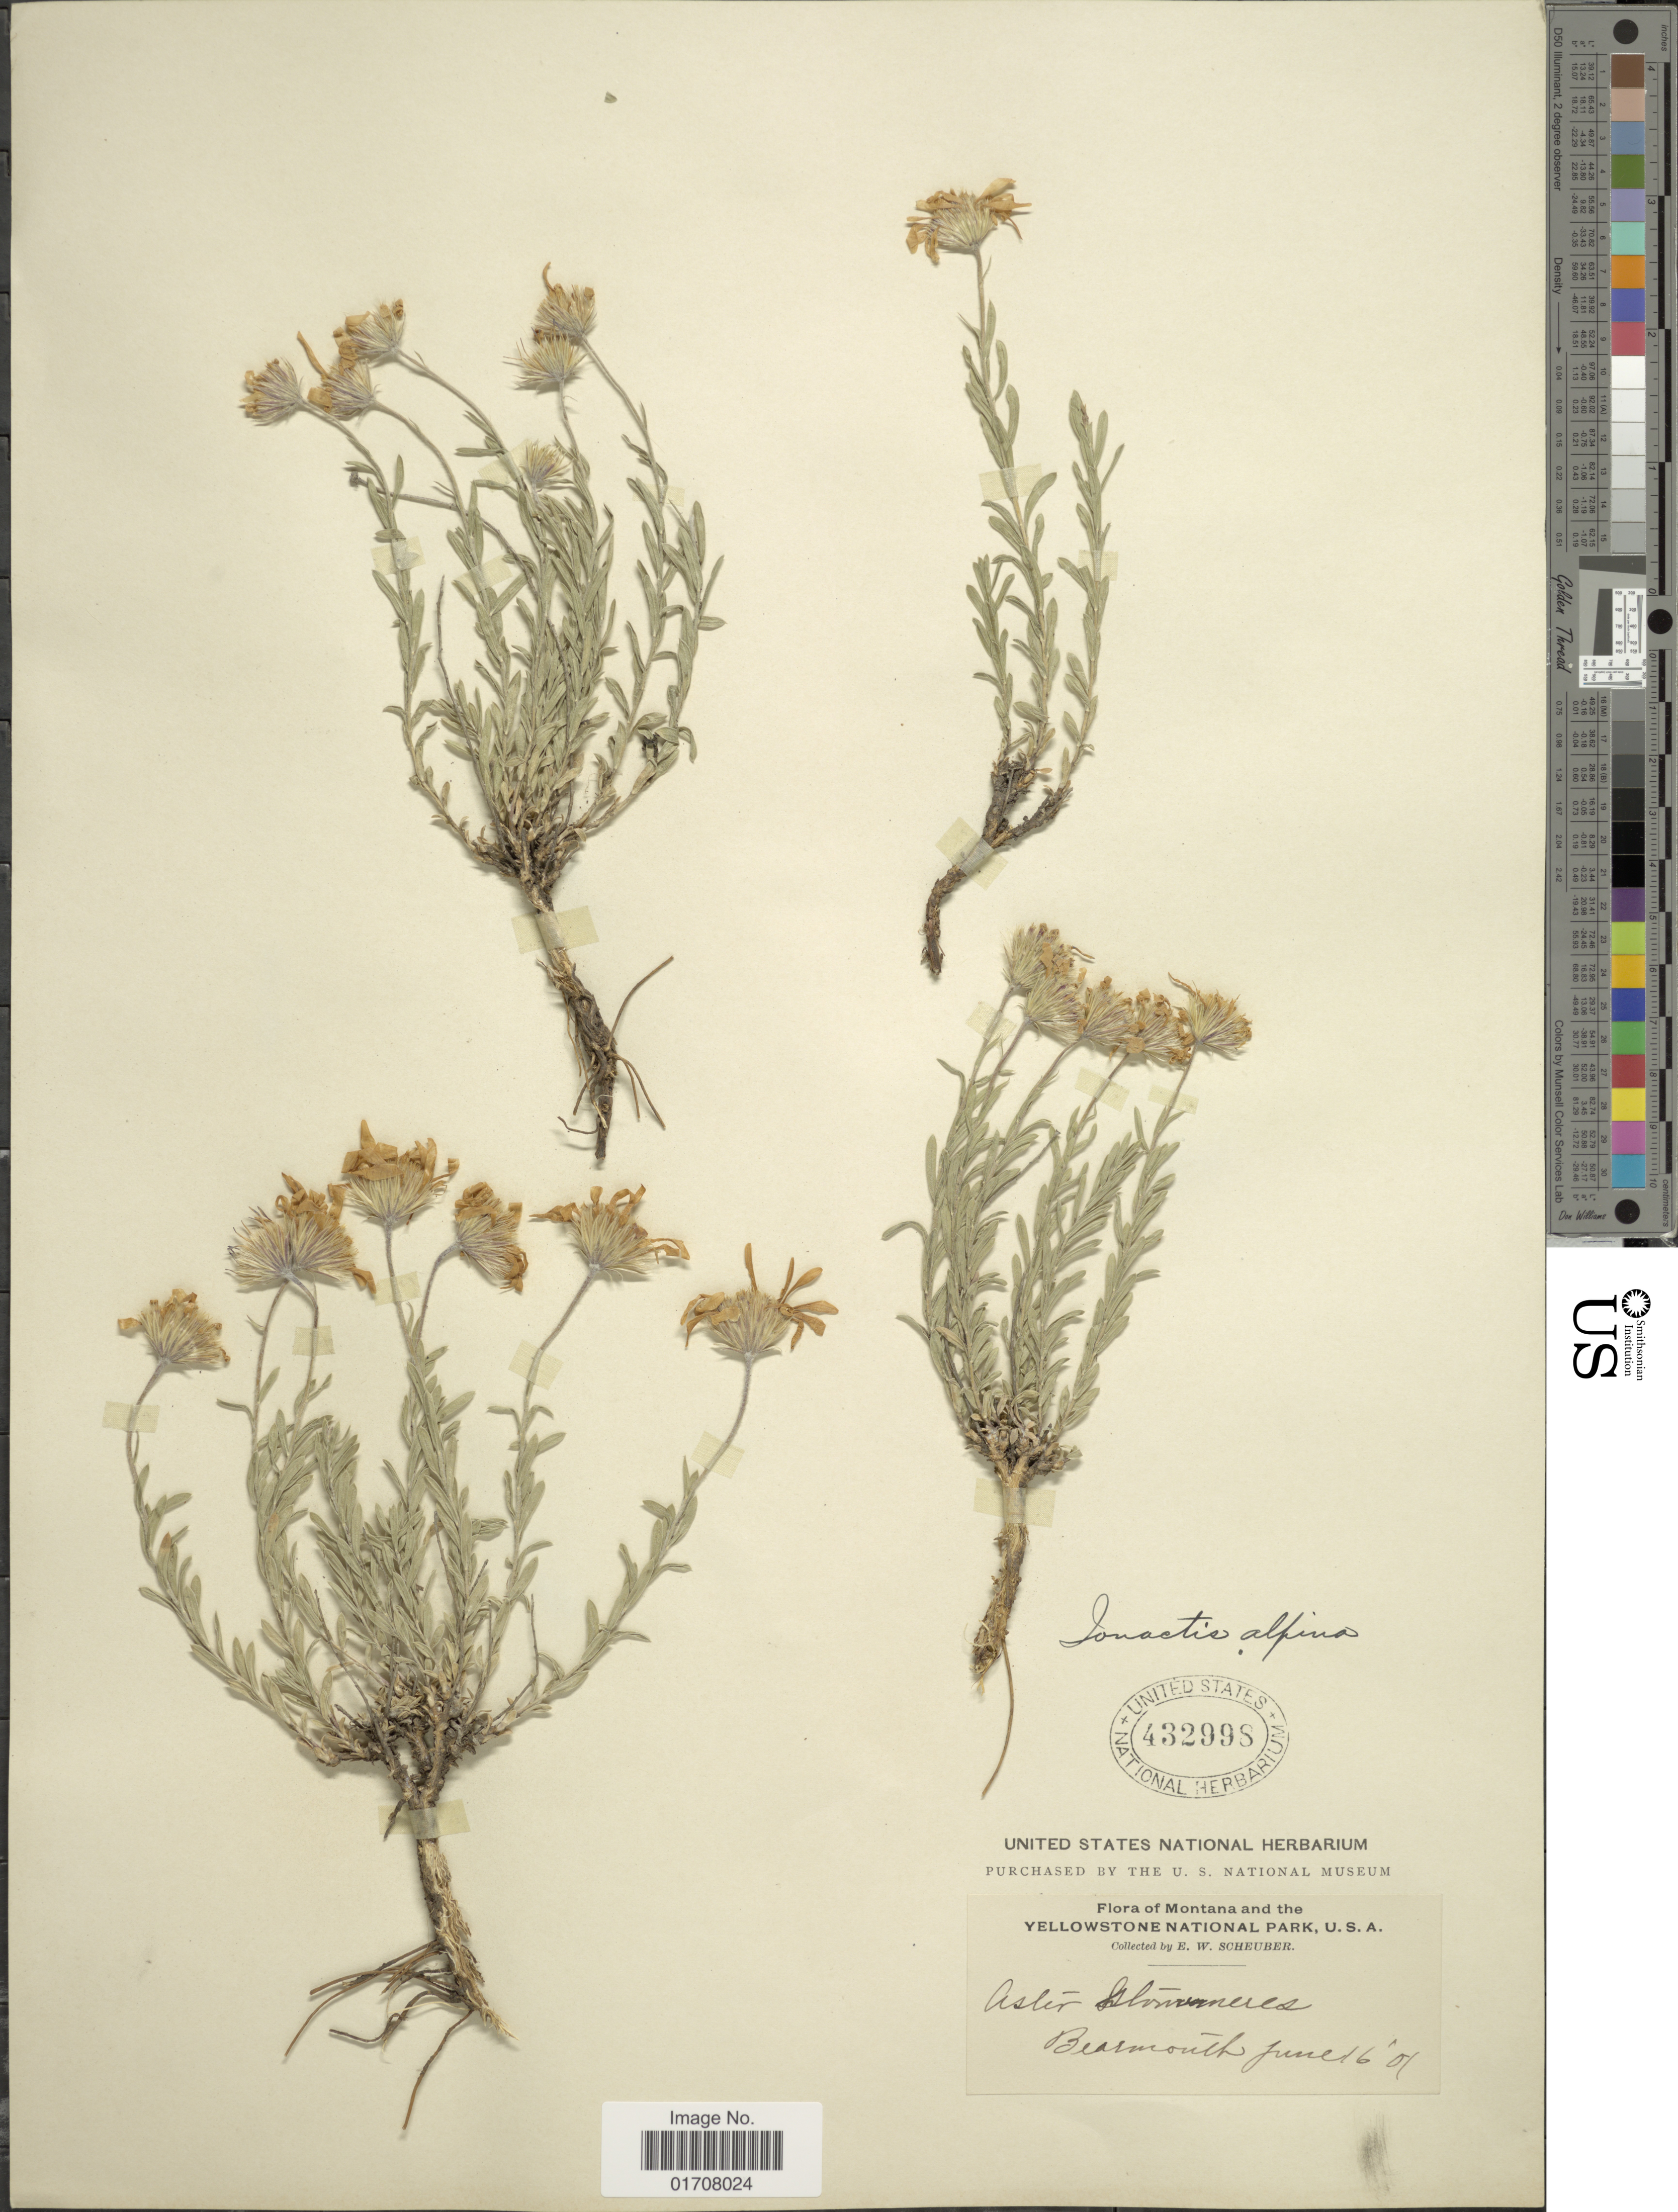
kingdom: Plantae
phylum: Tracheophyta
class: Magnoliopsida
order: Asterales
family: Asteraceae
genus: Ionactis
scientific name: Ionactis alpina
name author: (Nutt.) Greene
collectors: E. Scheuber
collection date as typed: Transcribed d/m/y: 16/6/1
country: United States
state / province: Montana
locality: The Yellowstone Park, Bearmouth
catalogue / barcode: US 432998